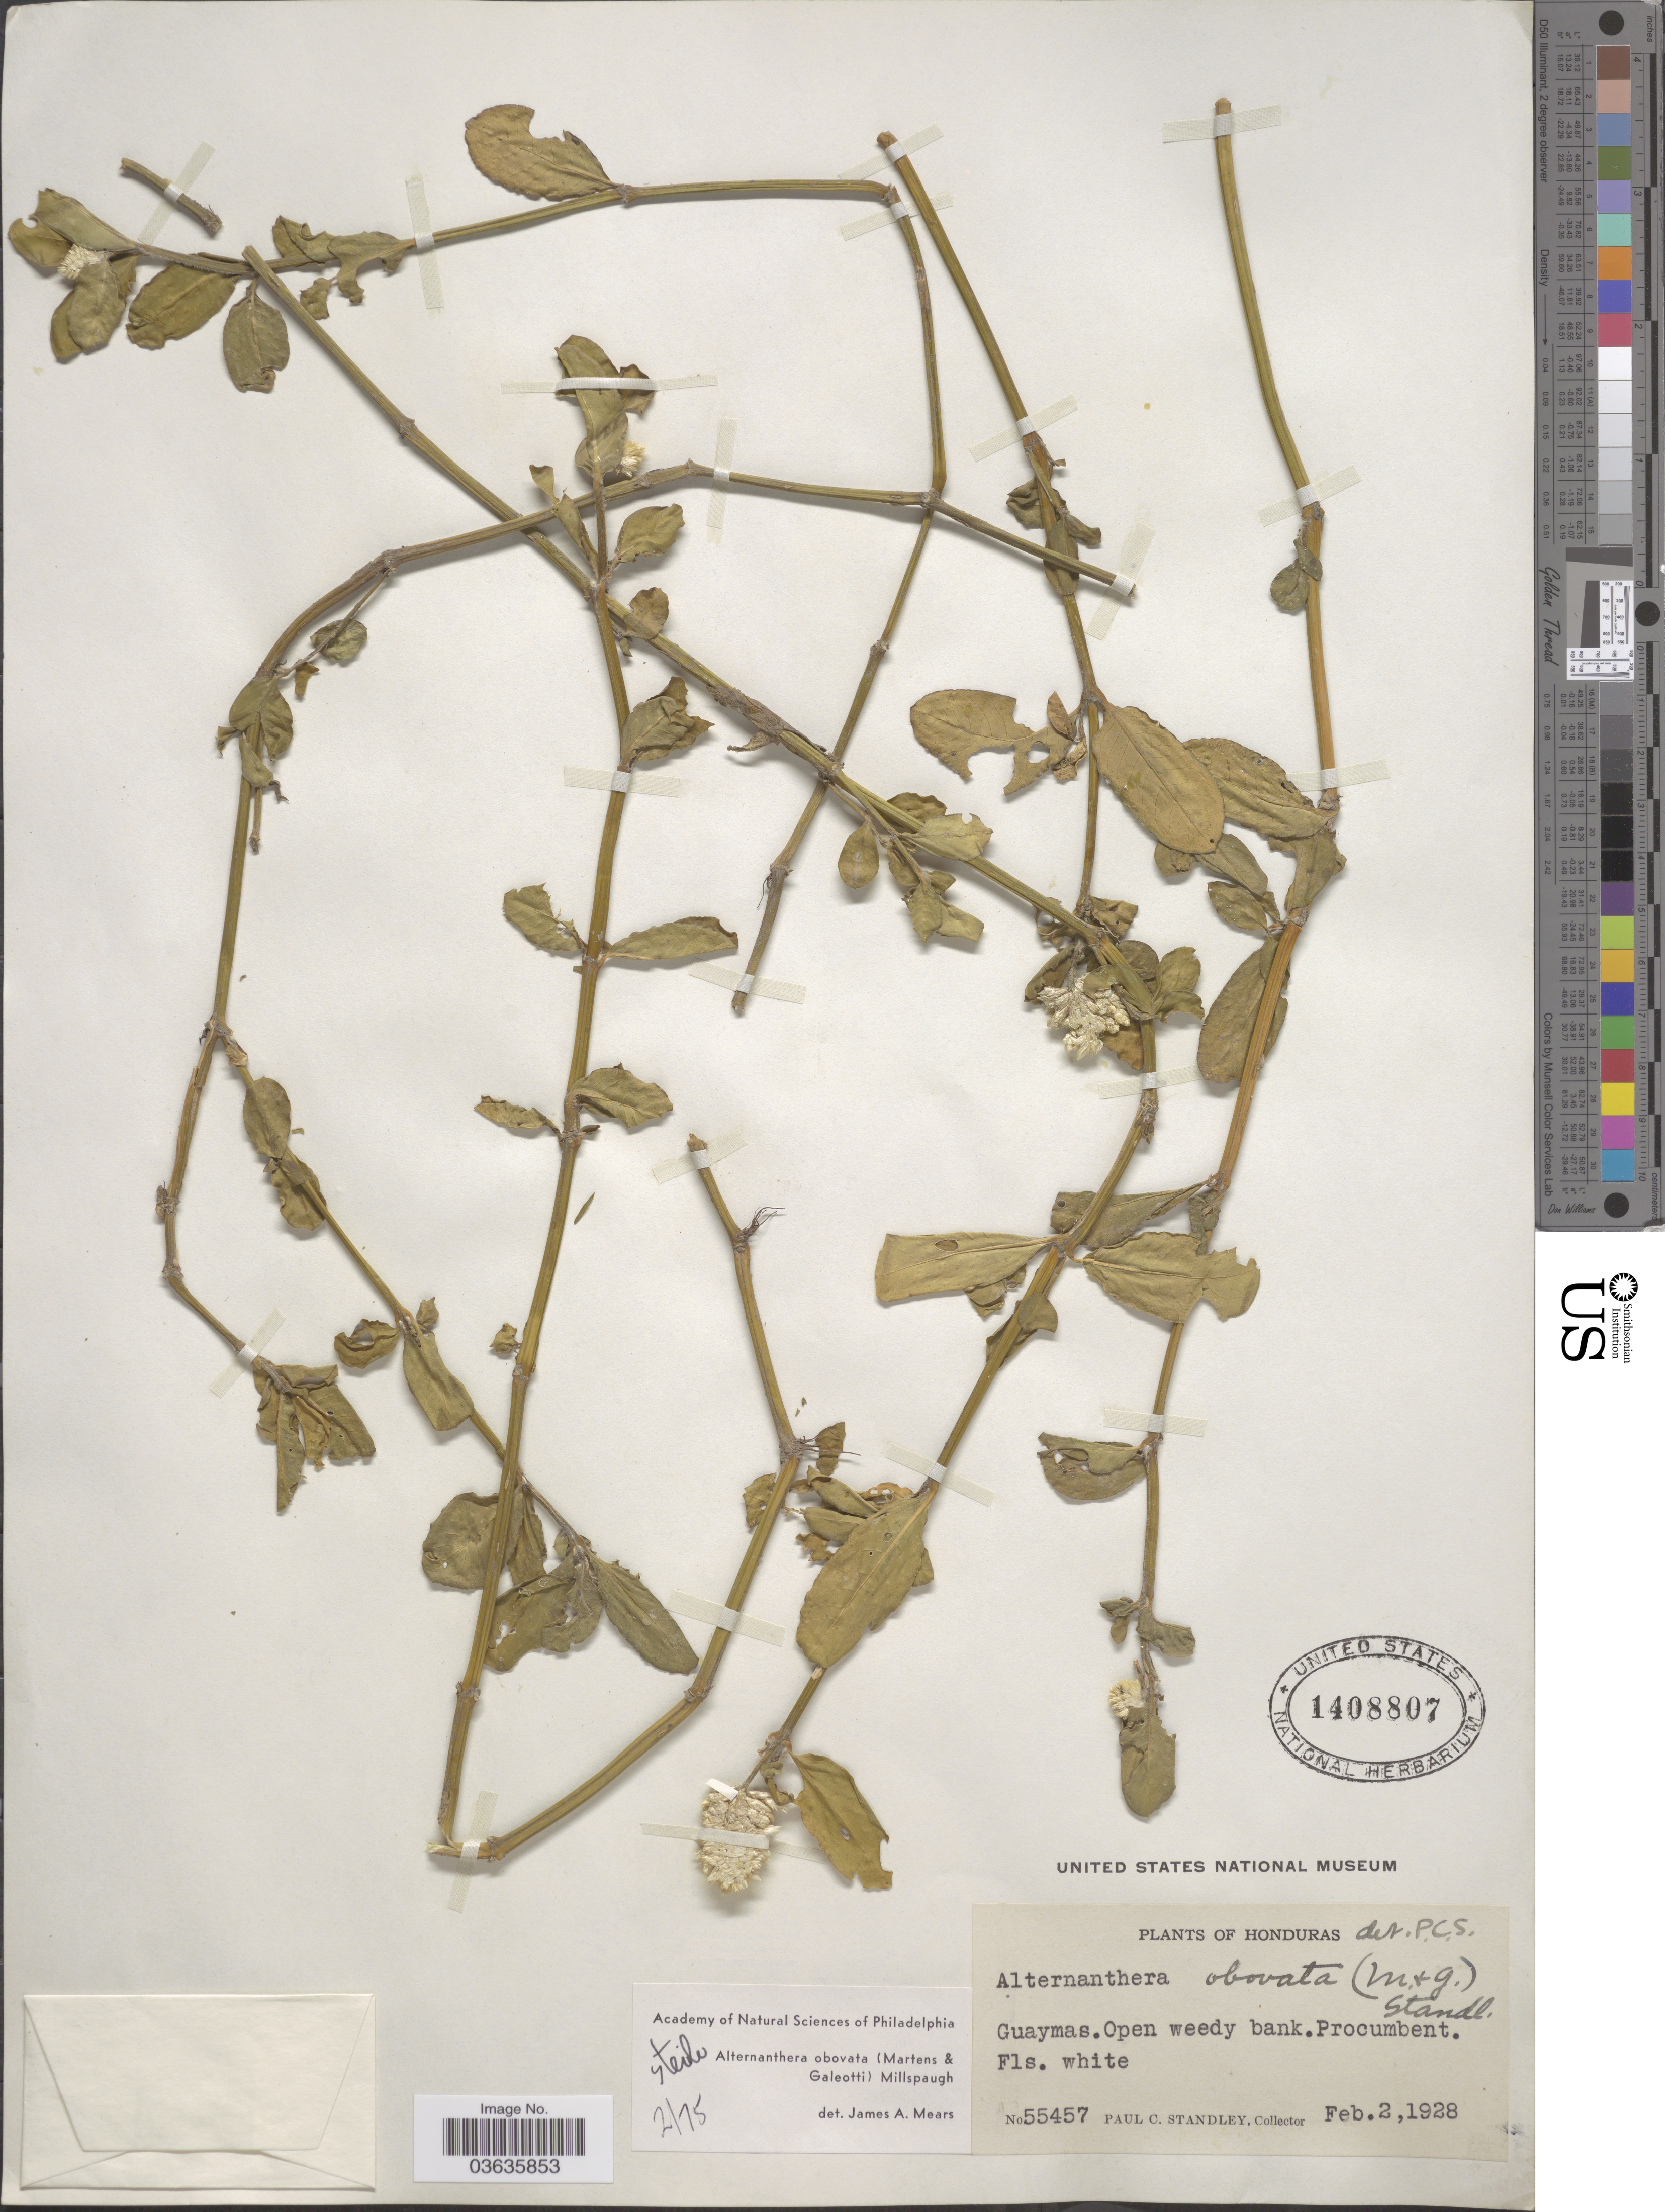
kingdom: Plantae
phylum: Tracheophyta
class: Magnoliopsida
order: Caryophyllales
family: Amaranthaceae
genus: Alternanthera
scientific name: Alternanthera obovata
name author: (M. Martens) Millsp.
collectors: P. C. Standley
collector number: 55457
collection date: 1928-02-02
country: Honduras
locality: Guaymas.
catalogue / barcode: US 1408807